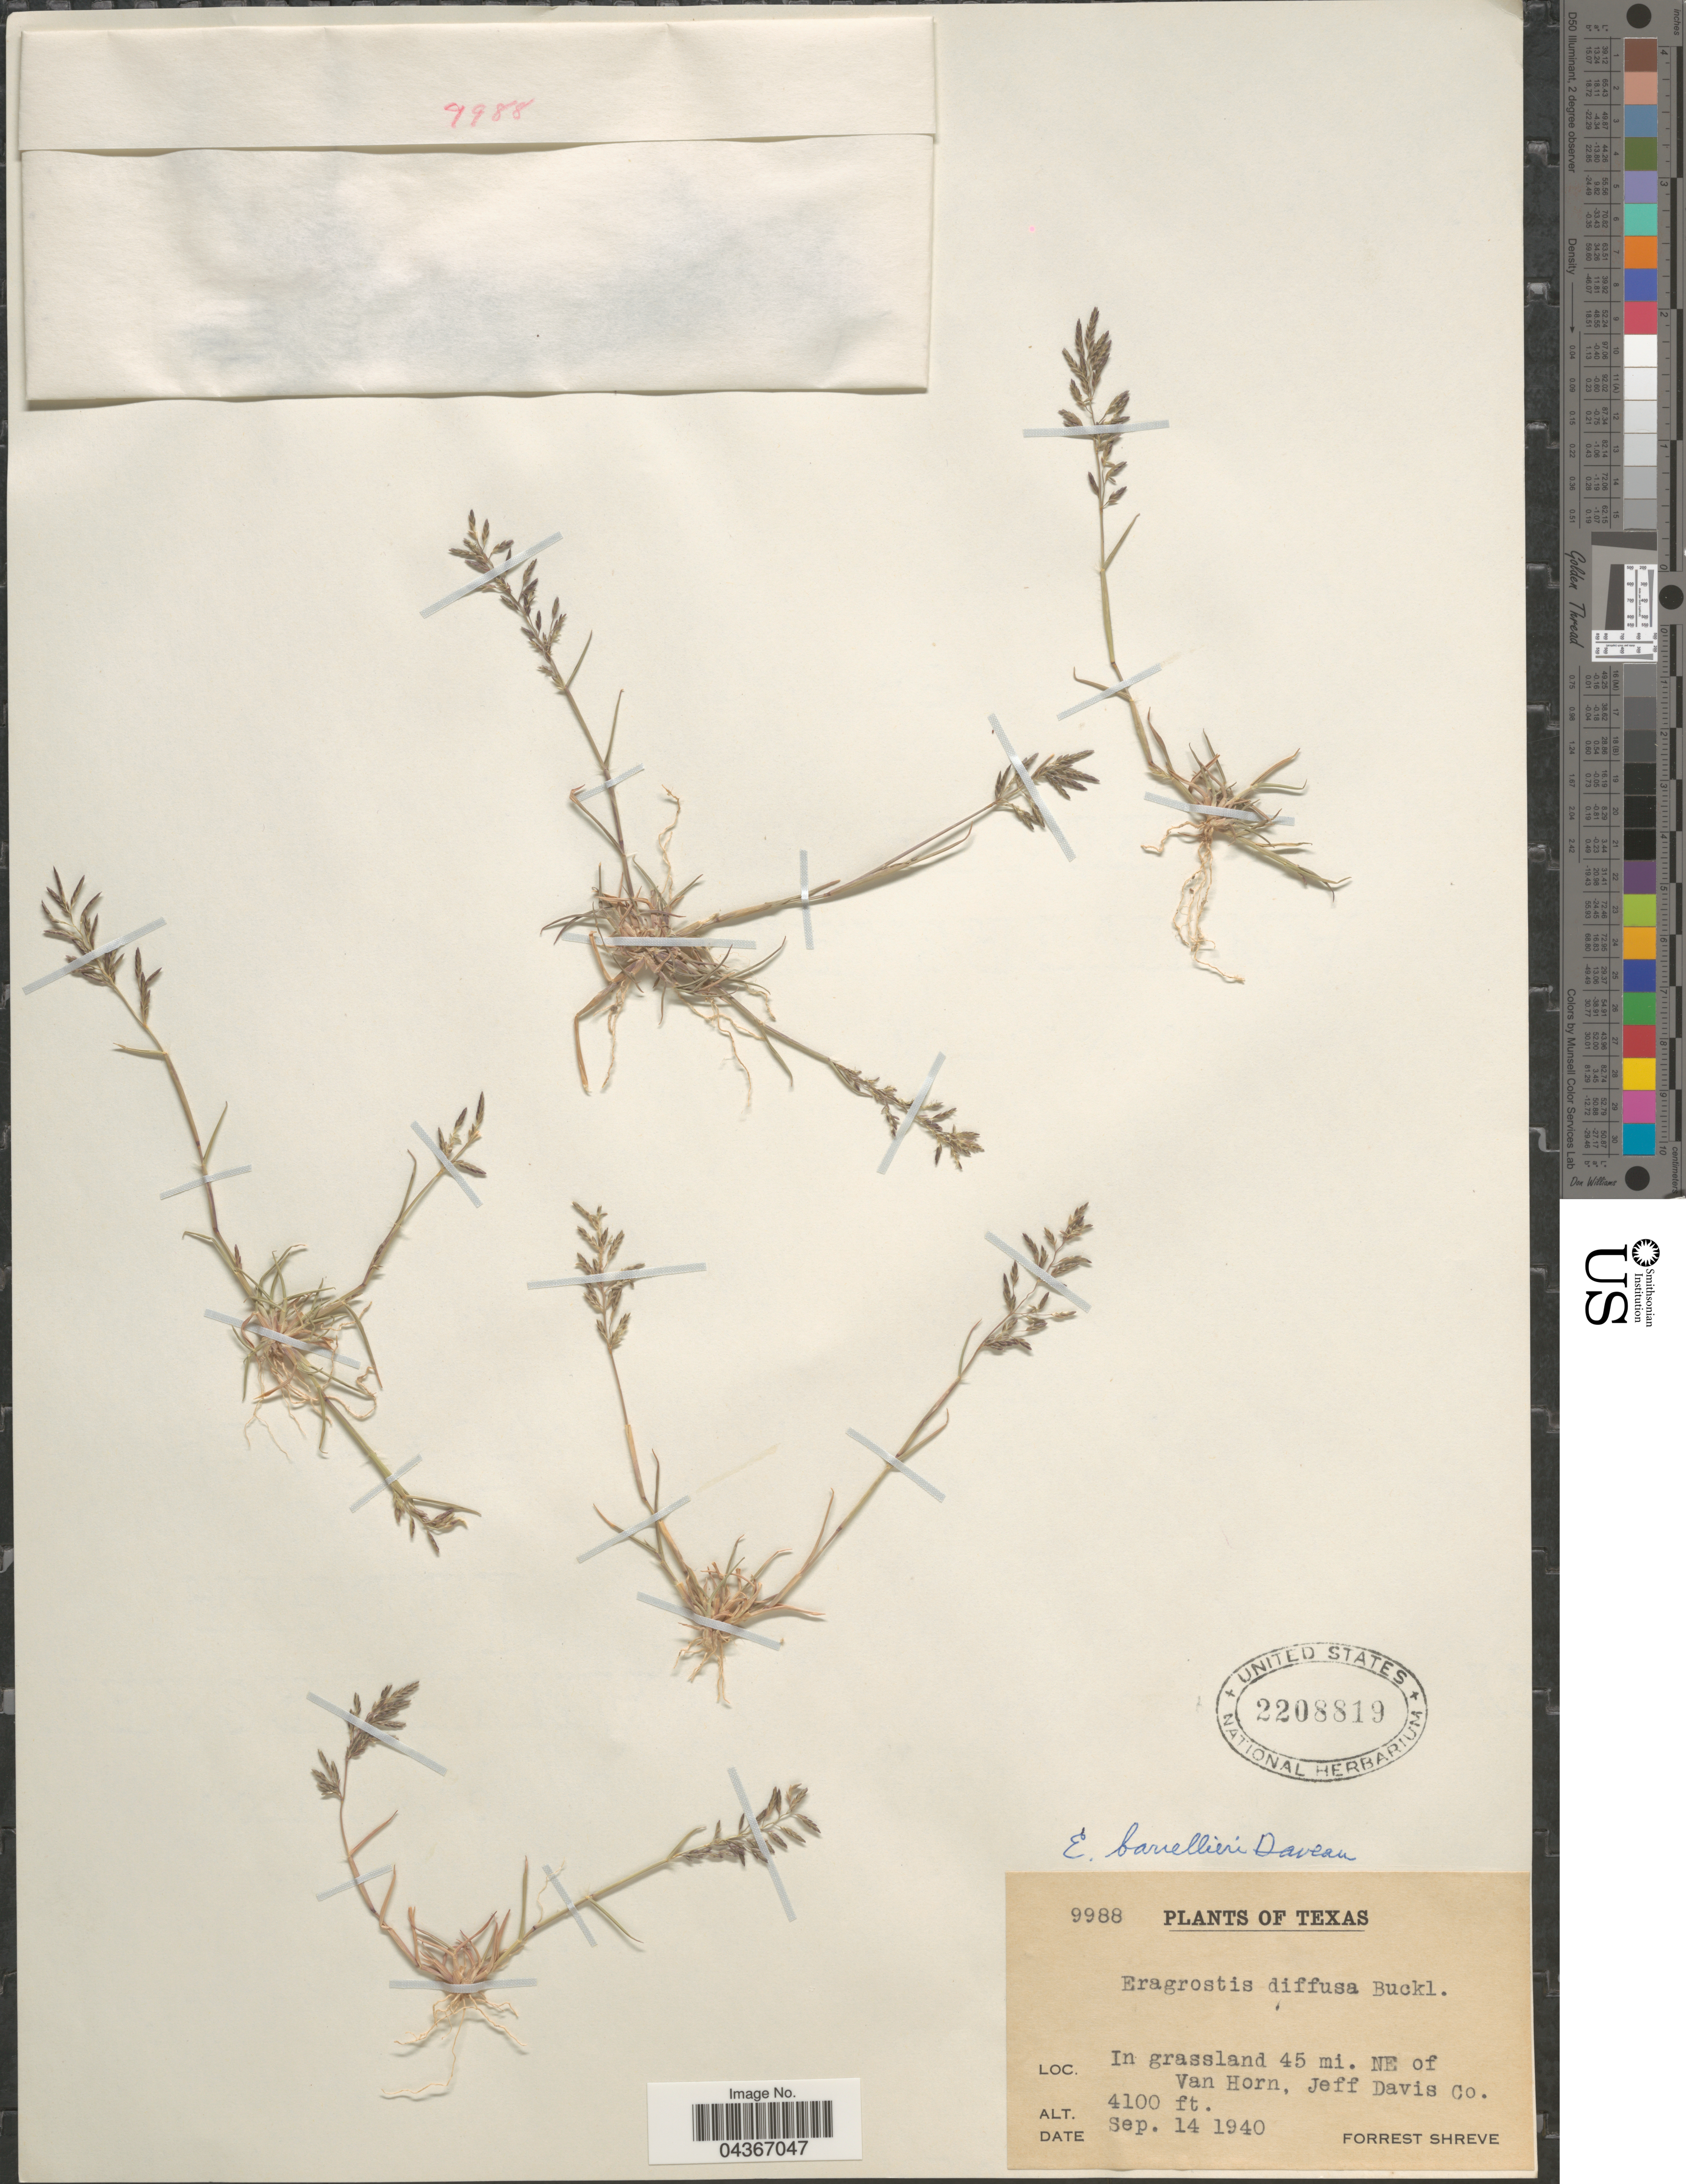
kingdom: Plantae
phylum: Tracheophyta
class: Liliopsida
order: Poales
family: Poaceae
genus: Eragrostis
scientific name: Eragrostis barrelieri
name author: Daveau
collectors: F. Shreve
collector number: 9988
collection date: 1940-09-14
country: United States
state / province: Texas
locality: In grassland 45 mi. NE of Van Horn, Jeff Davis Co.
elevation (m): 1250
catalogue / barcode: US 2208819